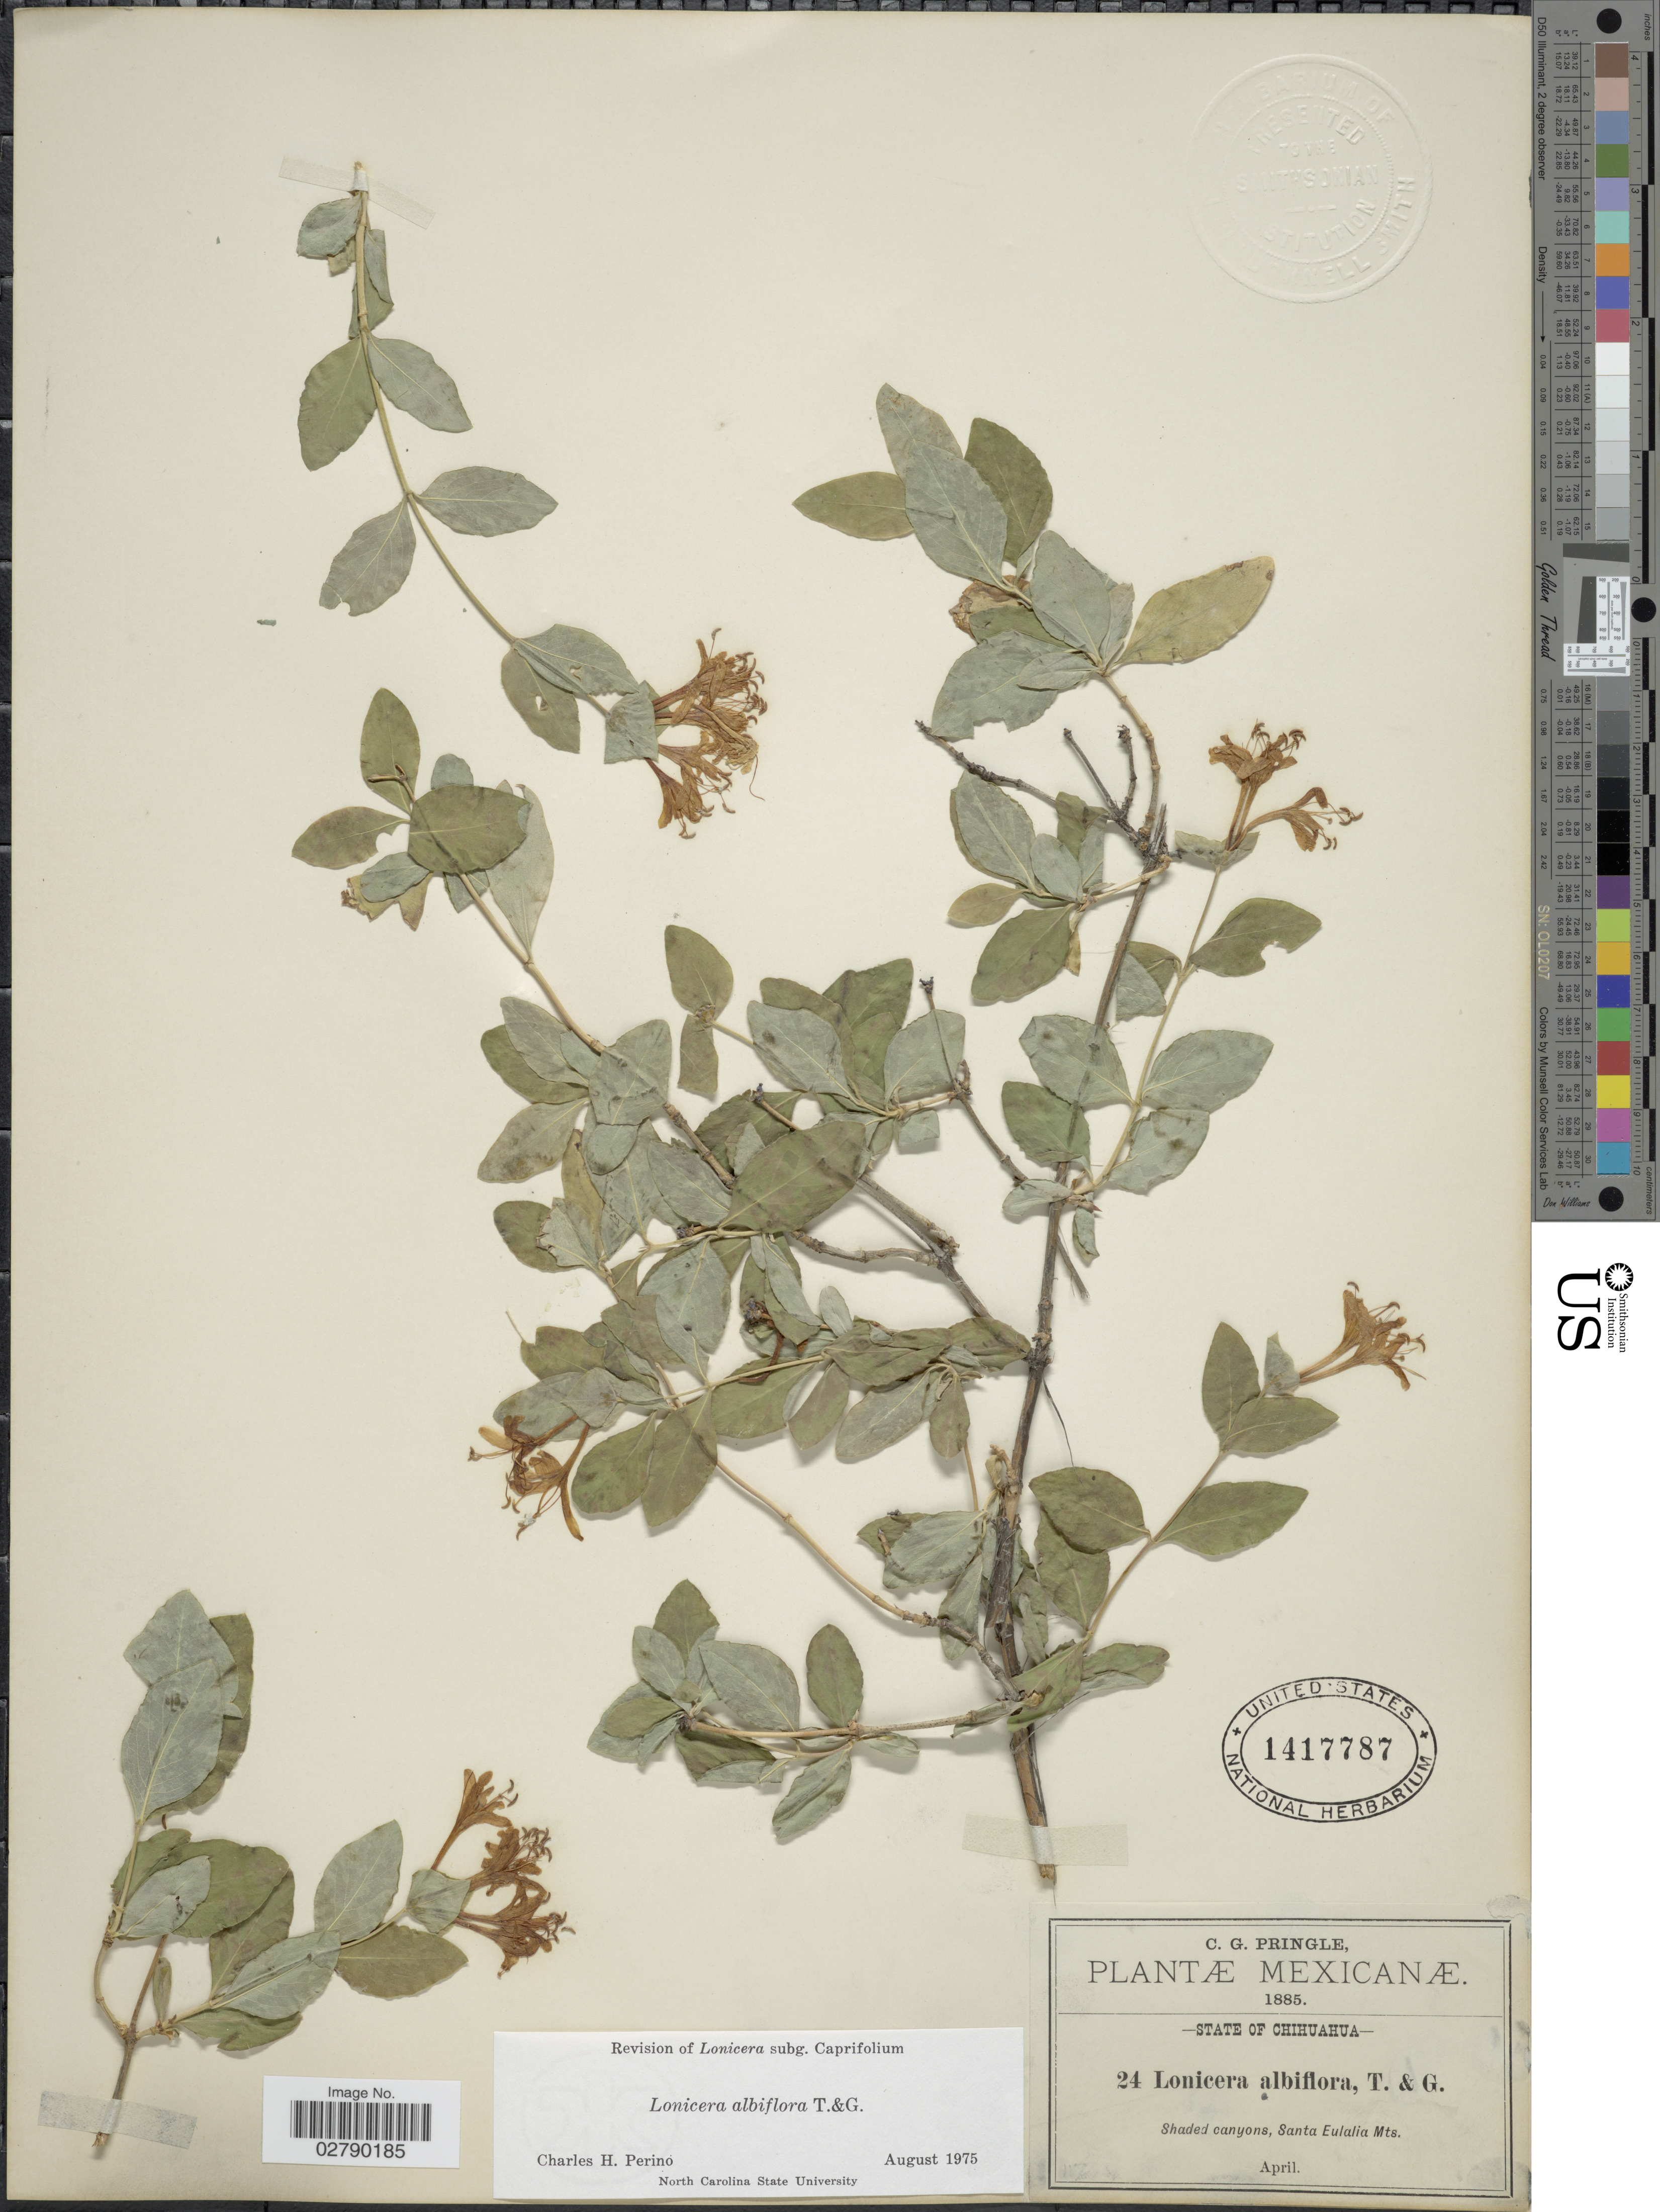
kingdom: Plantae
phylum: Tracheophyta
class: Magnoliopsida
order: Dipsacales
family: Caprifoliaceae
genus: Lonicera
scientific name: Lonicera albiflora var. dumosa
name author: (A. Gray) Rehder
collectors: C. G. Pringle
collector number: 24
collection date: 1885-04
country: Mexico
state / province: Chihuahua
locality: Shaded canyons, Santa Eulalia Mts.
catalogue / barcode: US 1417787